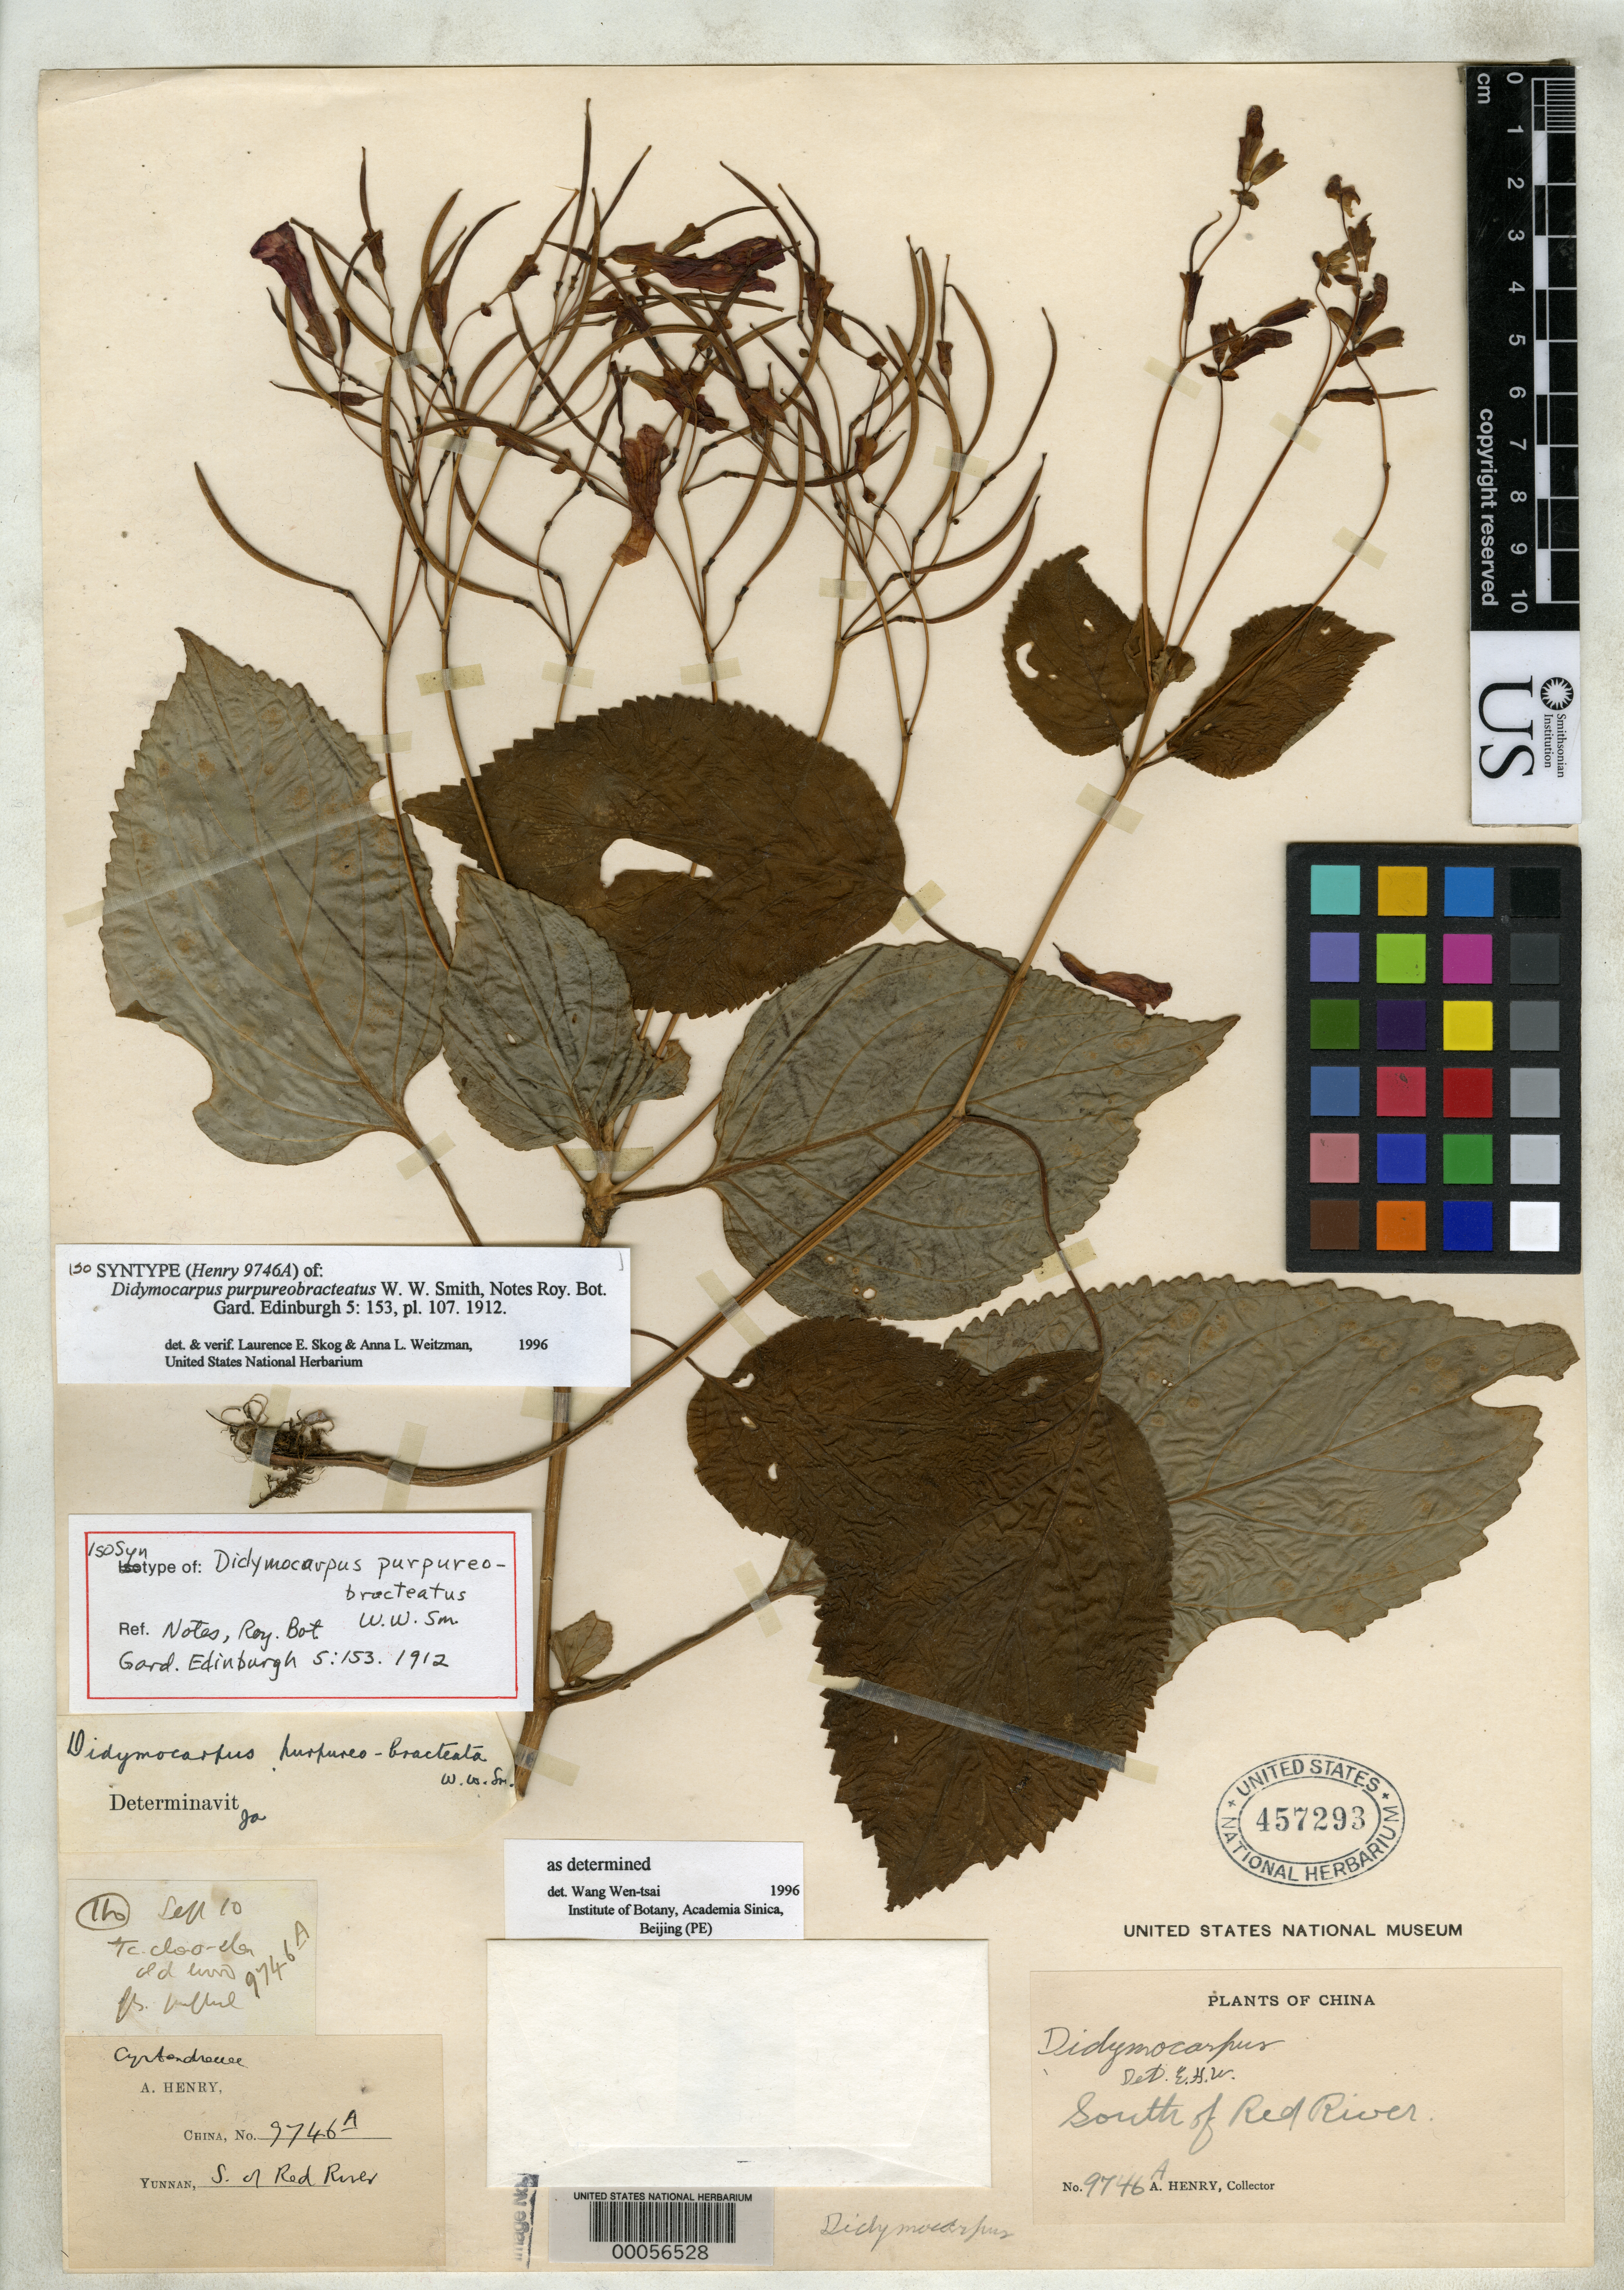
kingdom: Plantae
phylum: Tracheophyta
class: Magnoliopsida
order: Lamiales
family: Gesneriaceae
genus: Didymocarpus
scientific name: Didymocarpus purpureobracteatus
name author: W.W. Sm.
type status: Isosyntype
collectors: A. Henry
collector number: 9746 A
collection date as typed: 10 Sep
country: China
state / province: Yunnan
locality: S of Red River.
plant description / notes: Specific epithet published as "purpureo-bracteata".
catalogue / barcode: US 457293